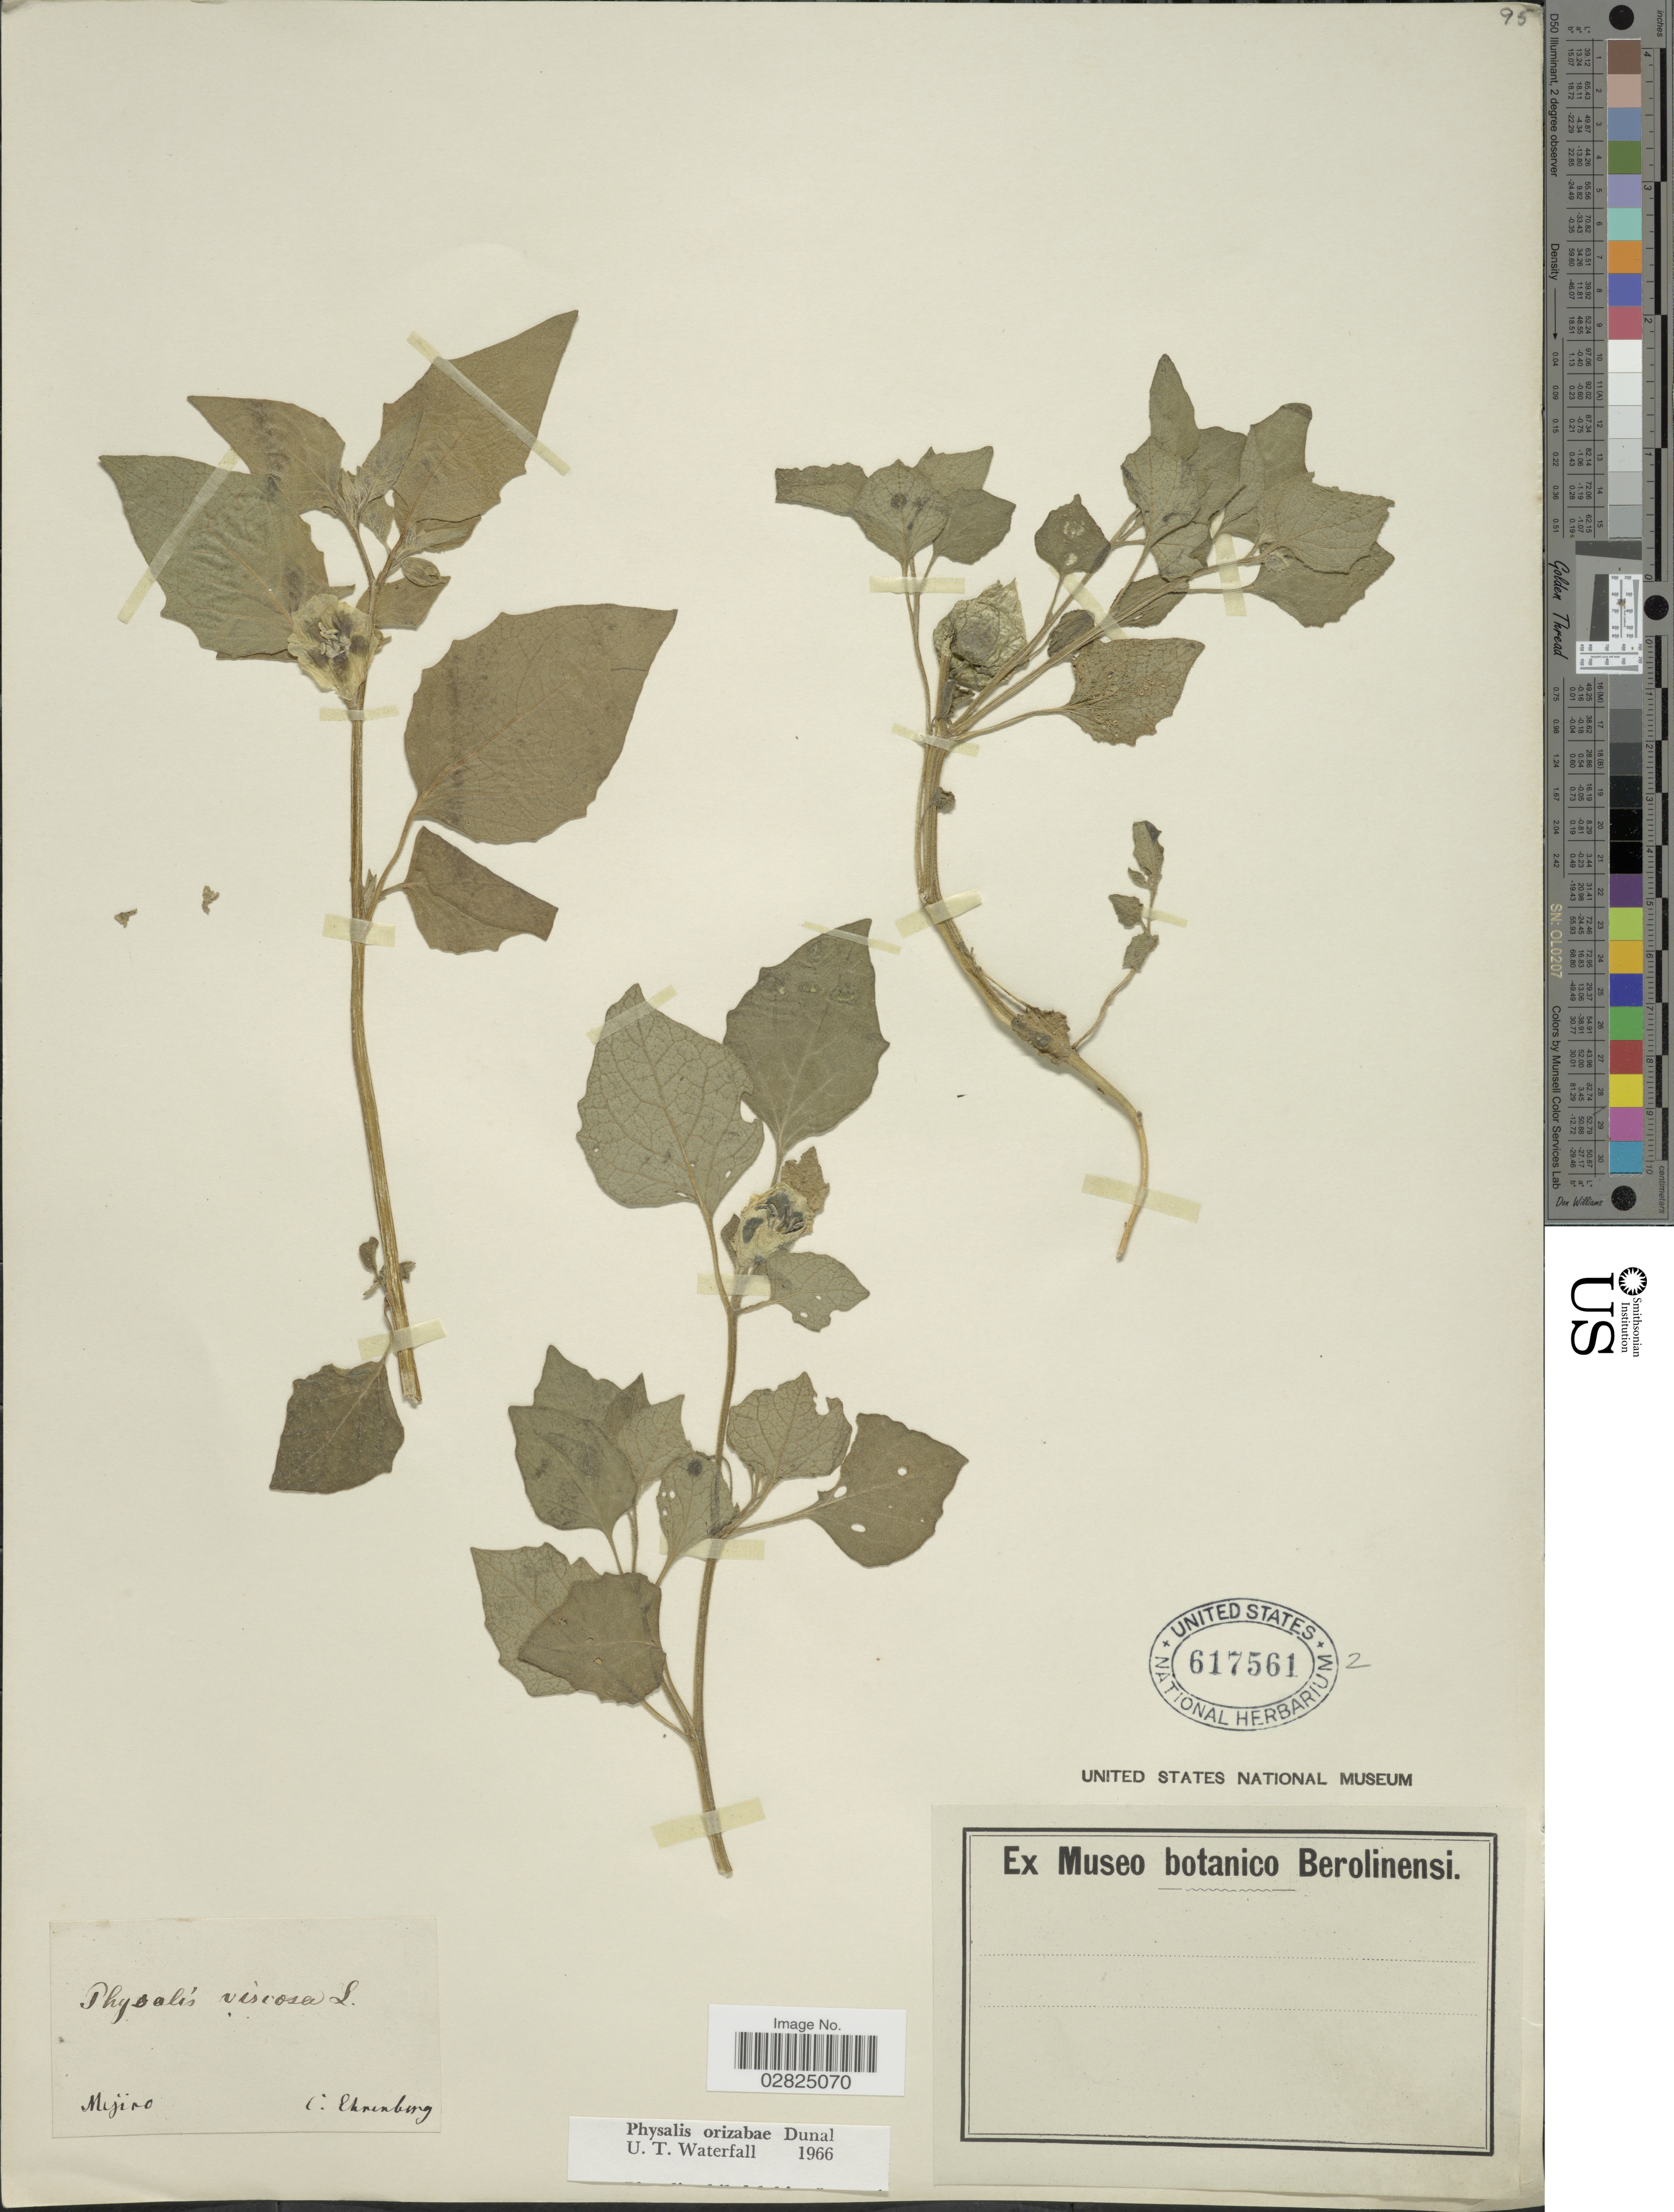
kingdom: Plantae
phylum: Tracheophyta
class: Magnoliopsida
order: Solanales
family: Solanaceae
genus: Physalis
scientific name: Physalis orizabae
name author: Dunal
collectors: C. G. Ehrenberg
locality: Mijiro.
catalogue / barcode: US 617561